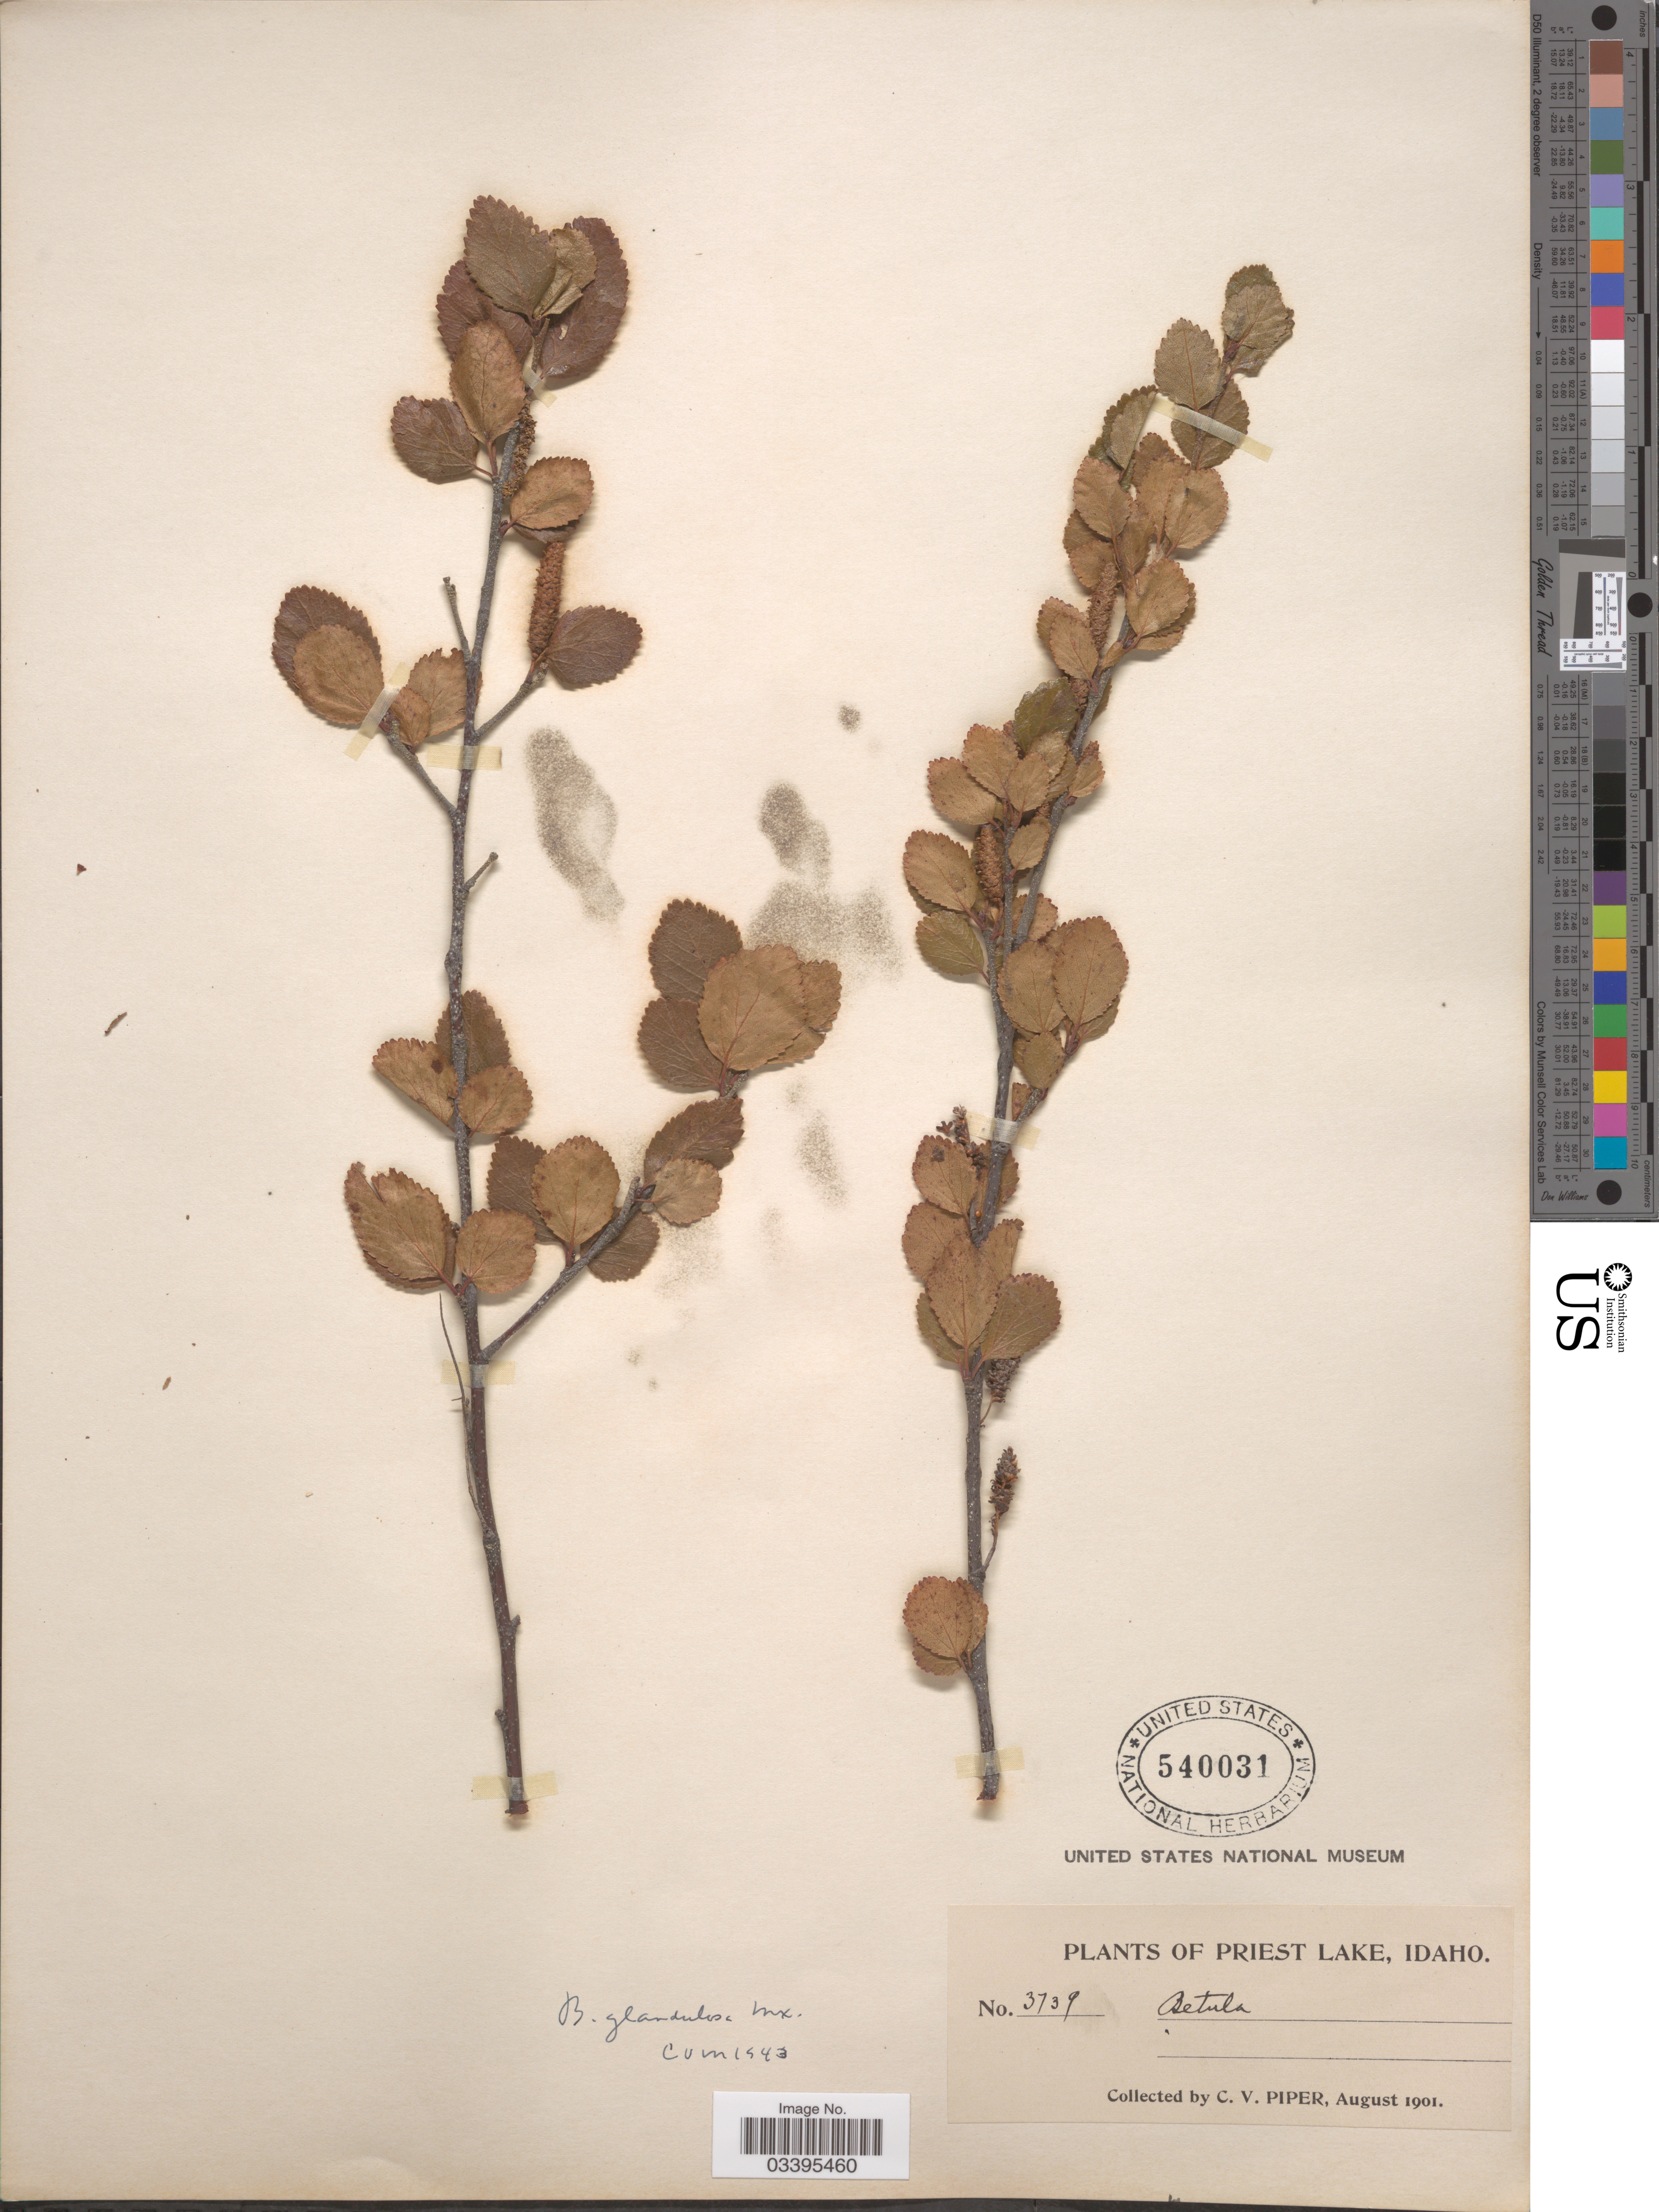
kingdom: Plantae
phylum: Tracheophyta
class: Magnoliopsida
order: Fagales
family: Betulaceae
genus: Betula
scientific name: Betula glandulosa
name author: Michx.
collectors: C. V. Piper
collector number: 3739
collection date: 1901-08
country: United States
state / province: Idaho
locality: Priest Lake.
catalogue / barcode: US 540031